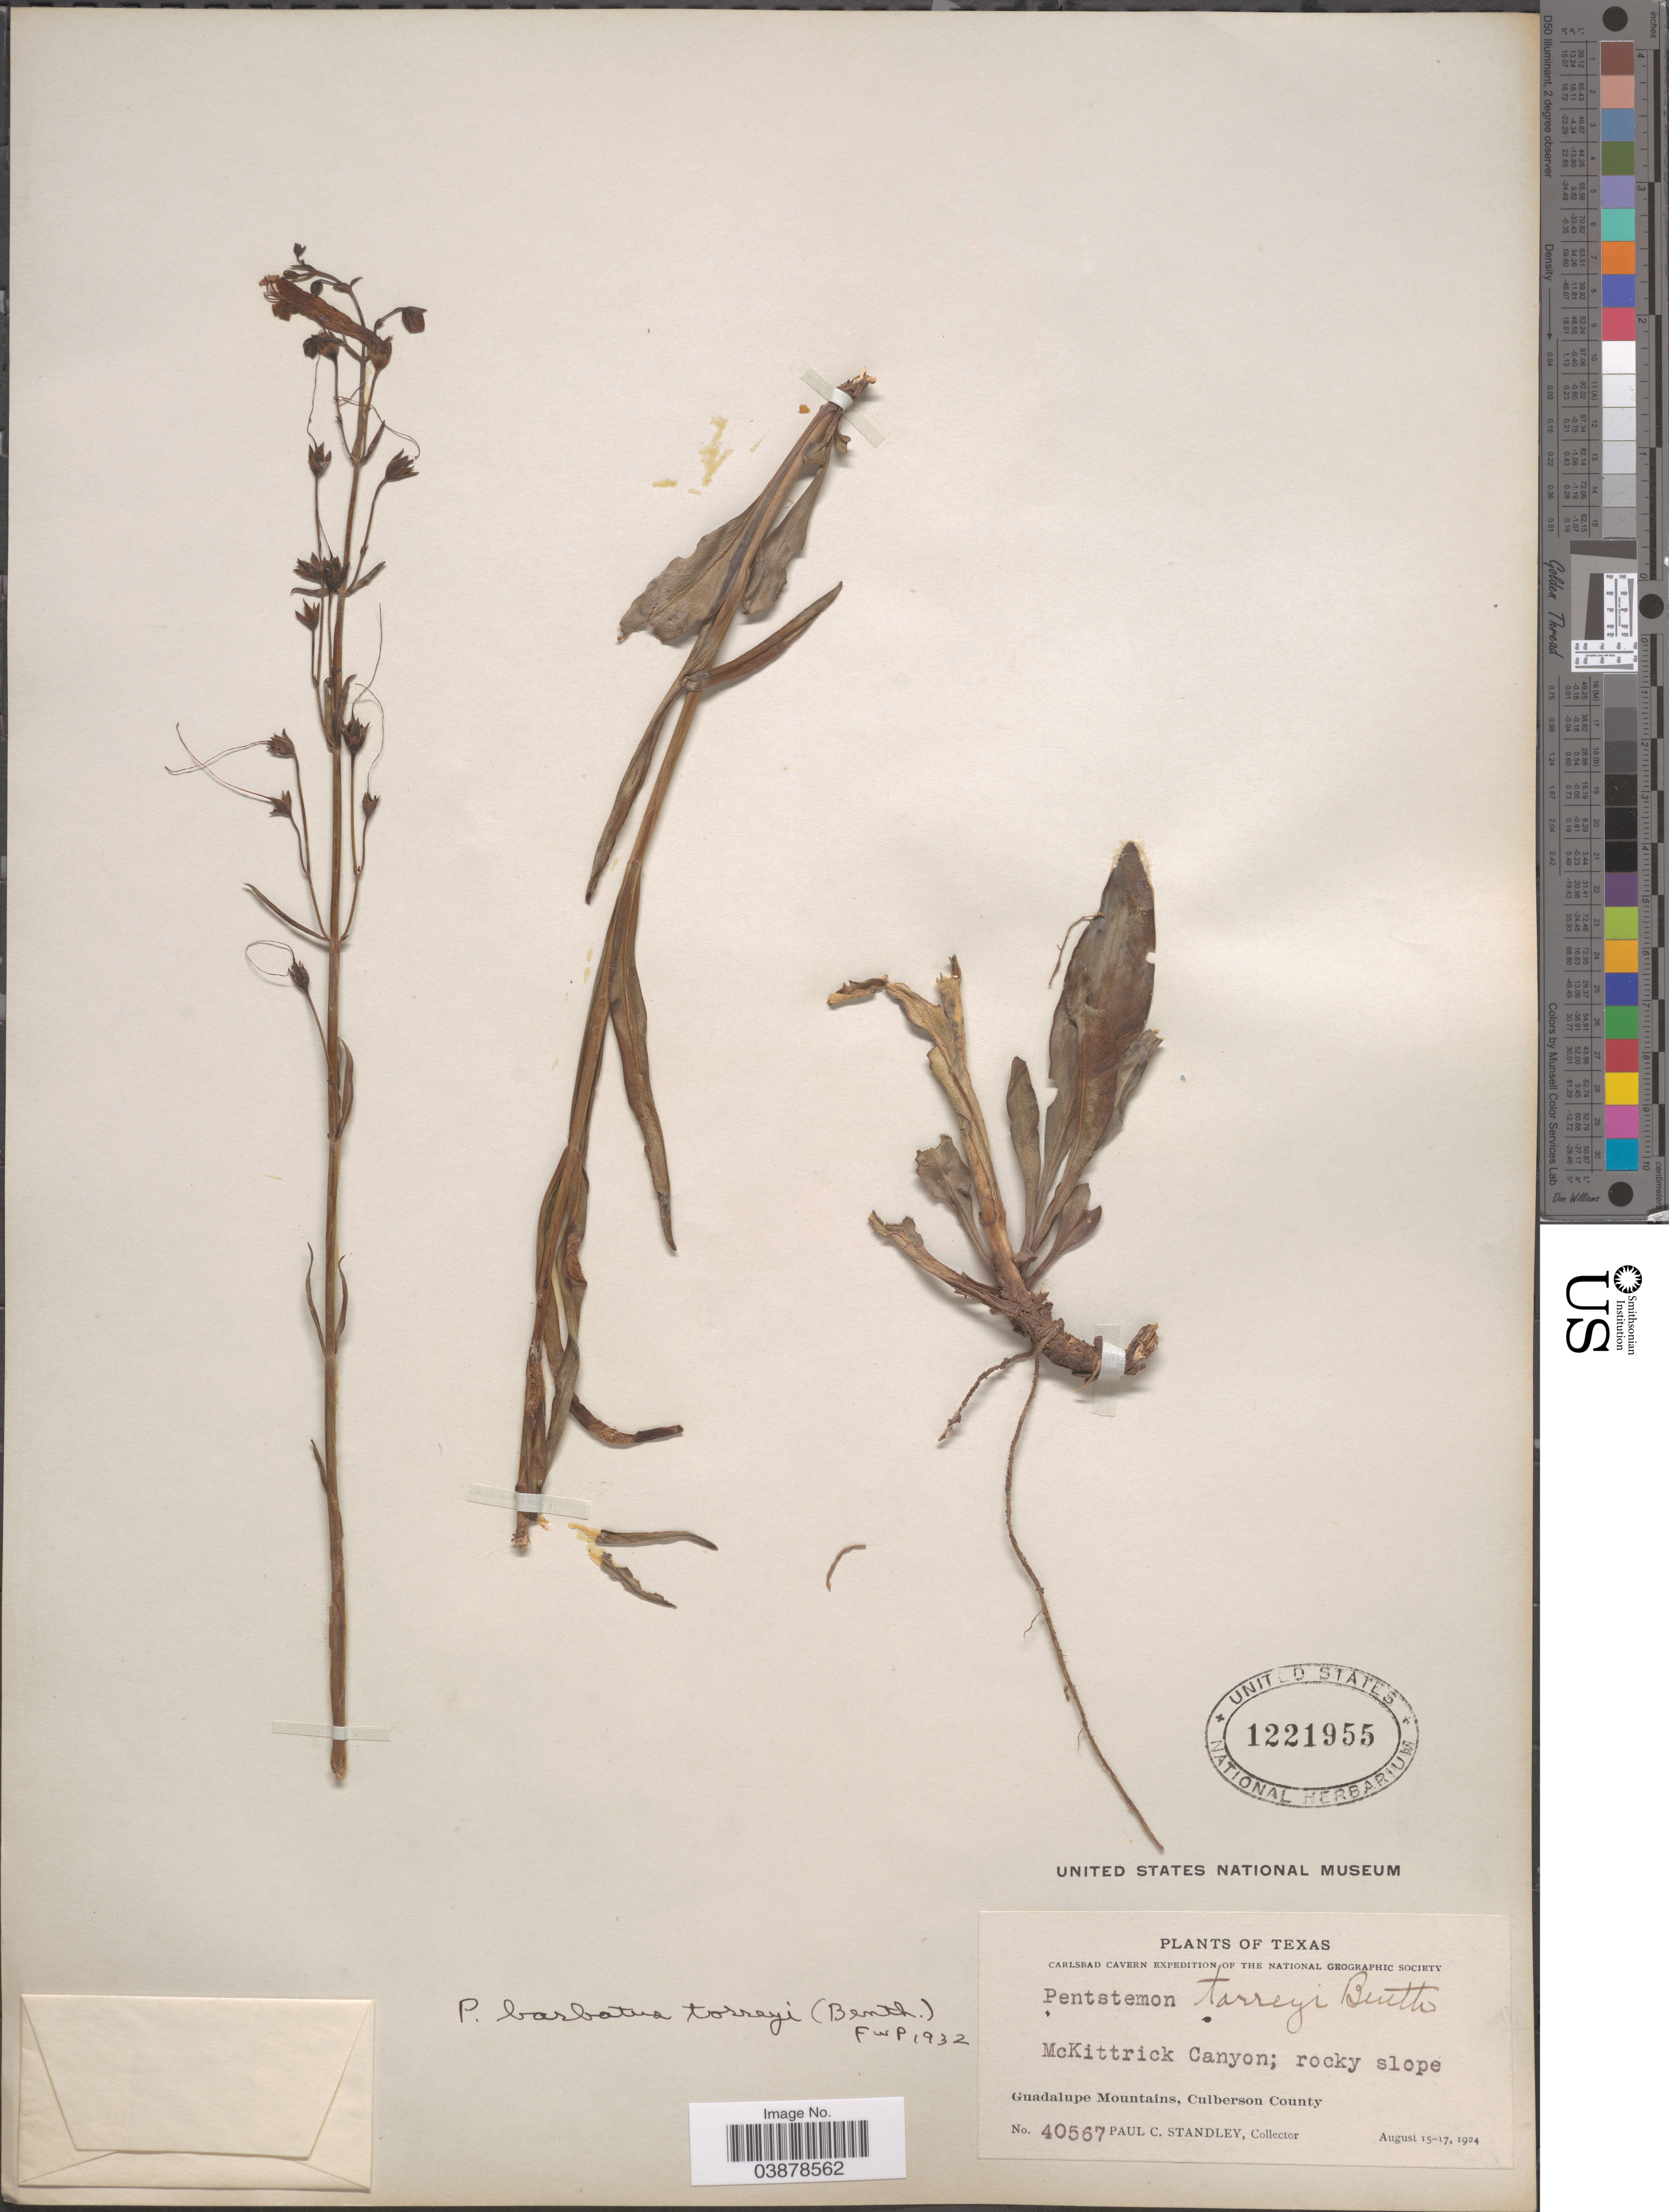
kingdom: Plantae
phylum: Tracheophyta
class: Magnoliopsida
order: Lamiales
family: Plantaginaceae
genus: Penstemon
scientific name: Penstemon torreyi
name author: Benth.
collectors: P. C. Standley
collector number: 40567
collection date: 1924-08-15/1924-08-17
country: United States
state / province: Texas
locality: McKittrick Canyon; rocky slope. Guadalupe Mountains, Culberson County.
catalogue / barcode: US 1221955